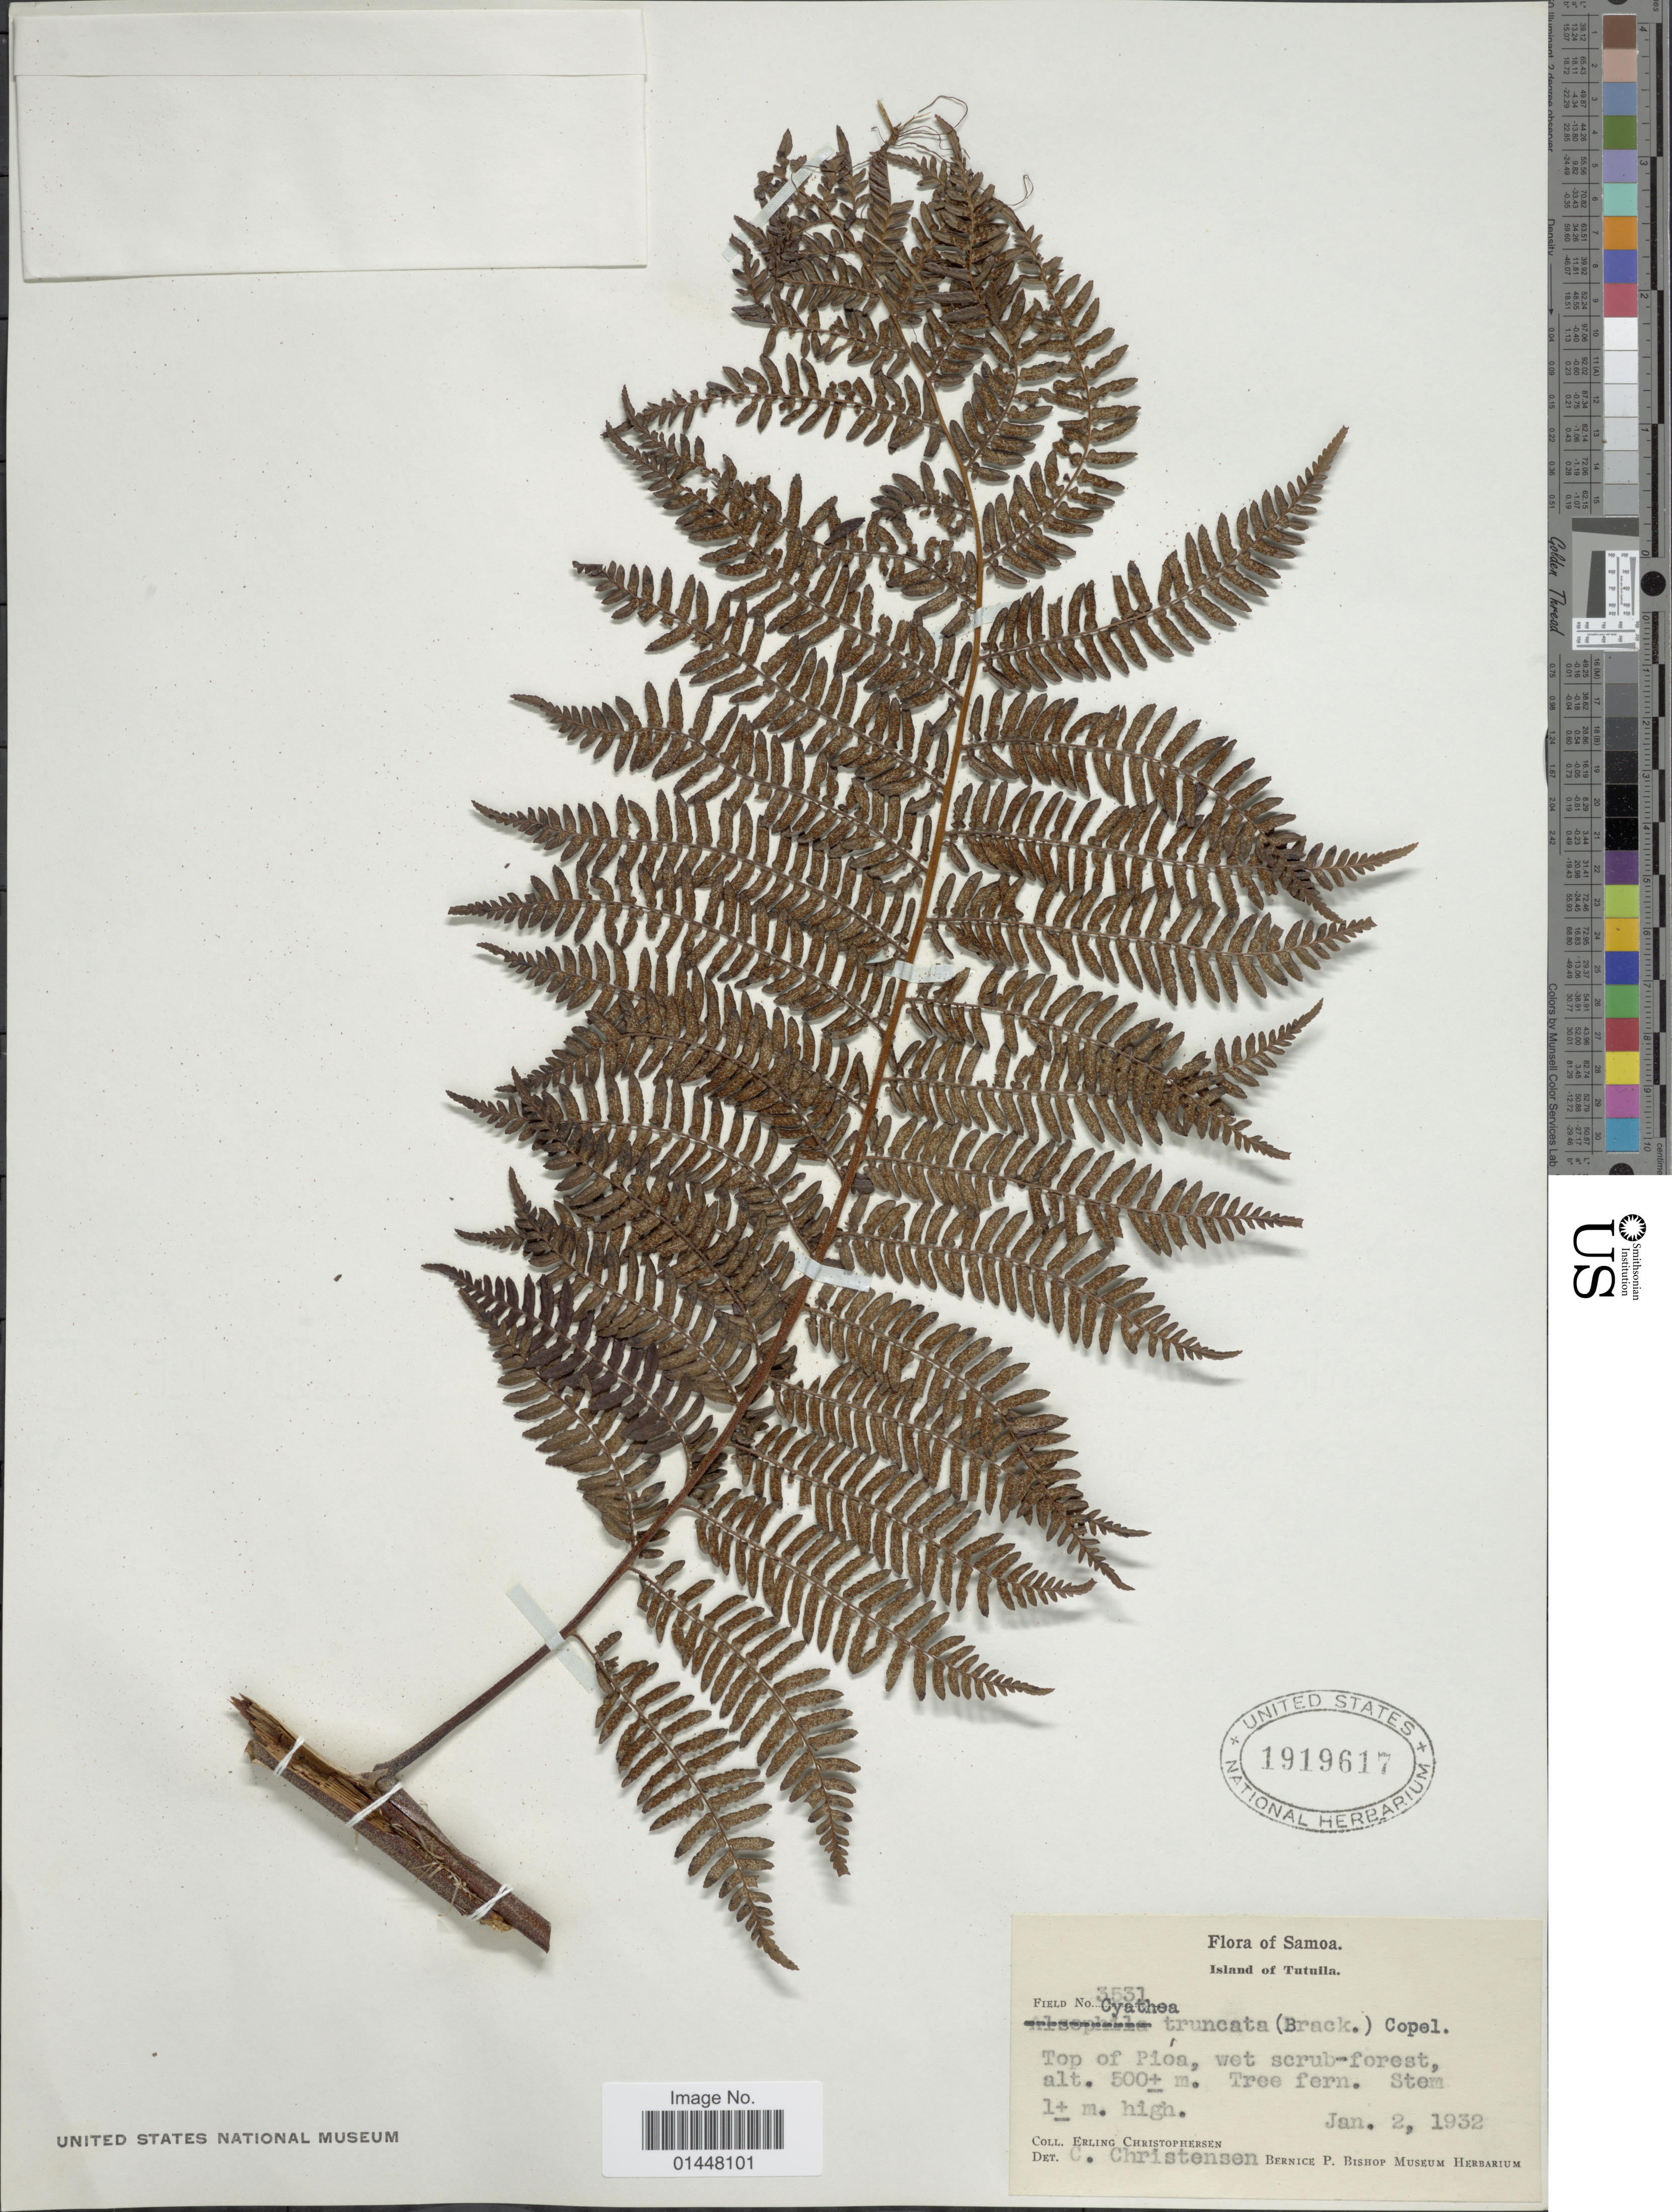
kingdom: Plantae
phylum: Tracheophyta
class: Polypodiopsida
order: Cyatheales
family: Cyatheaceae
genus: Sphaeropteris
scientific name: Sphaeropteris truncata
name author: (Brack.) R.M. Tryon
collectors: E. Christophersen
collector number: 3531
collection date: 1932-01-02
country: American Samoa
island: Tutuila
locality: Samoa, island of Tutuila. Top of Pioa, wet scrub-forest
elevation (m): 500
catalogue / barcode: US 1919617